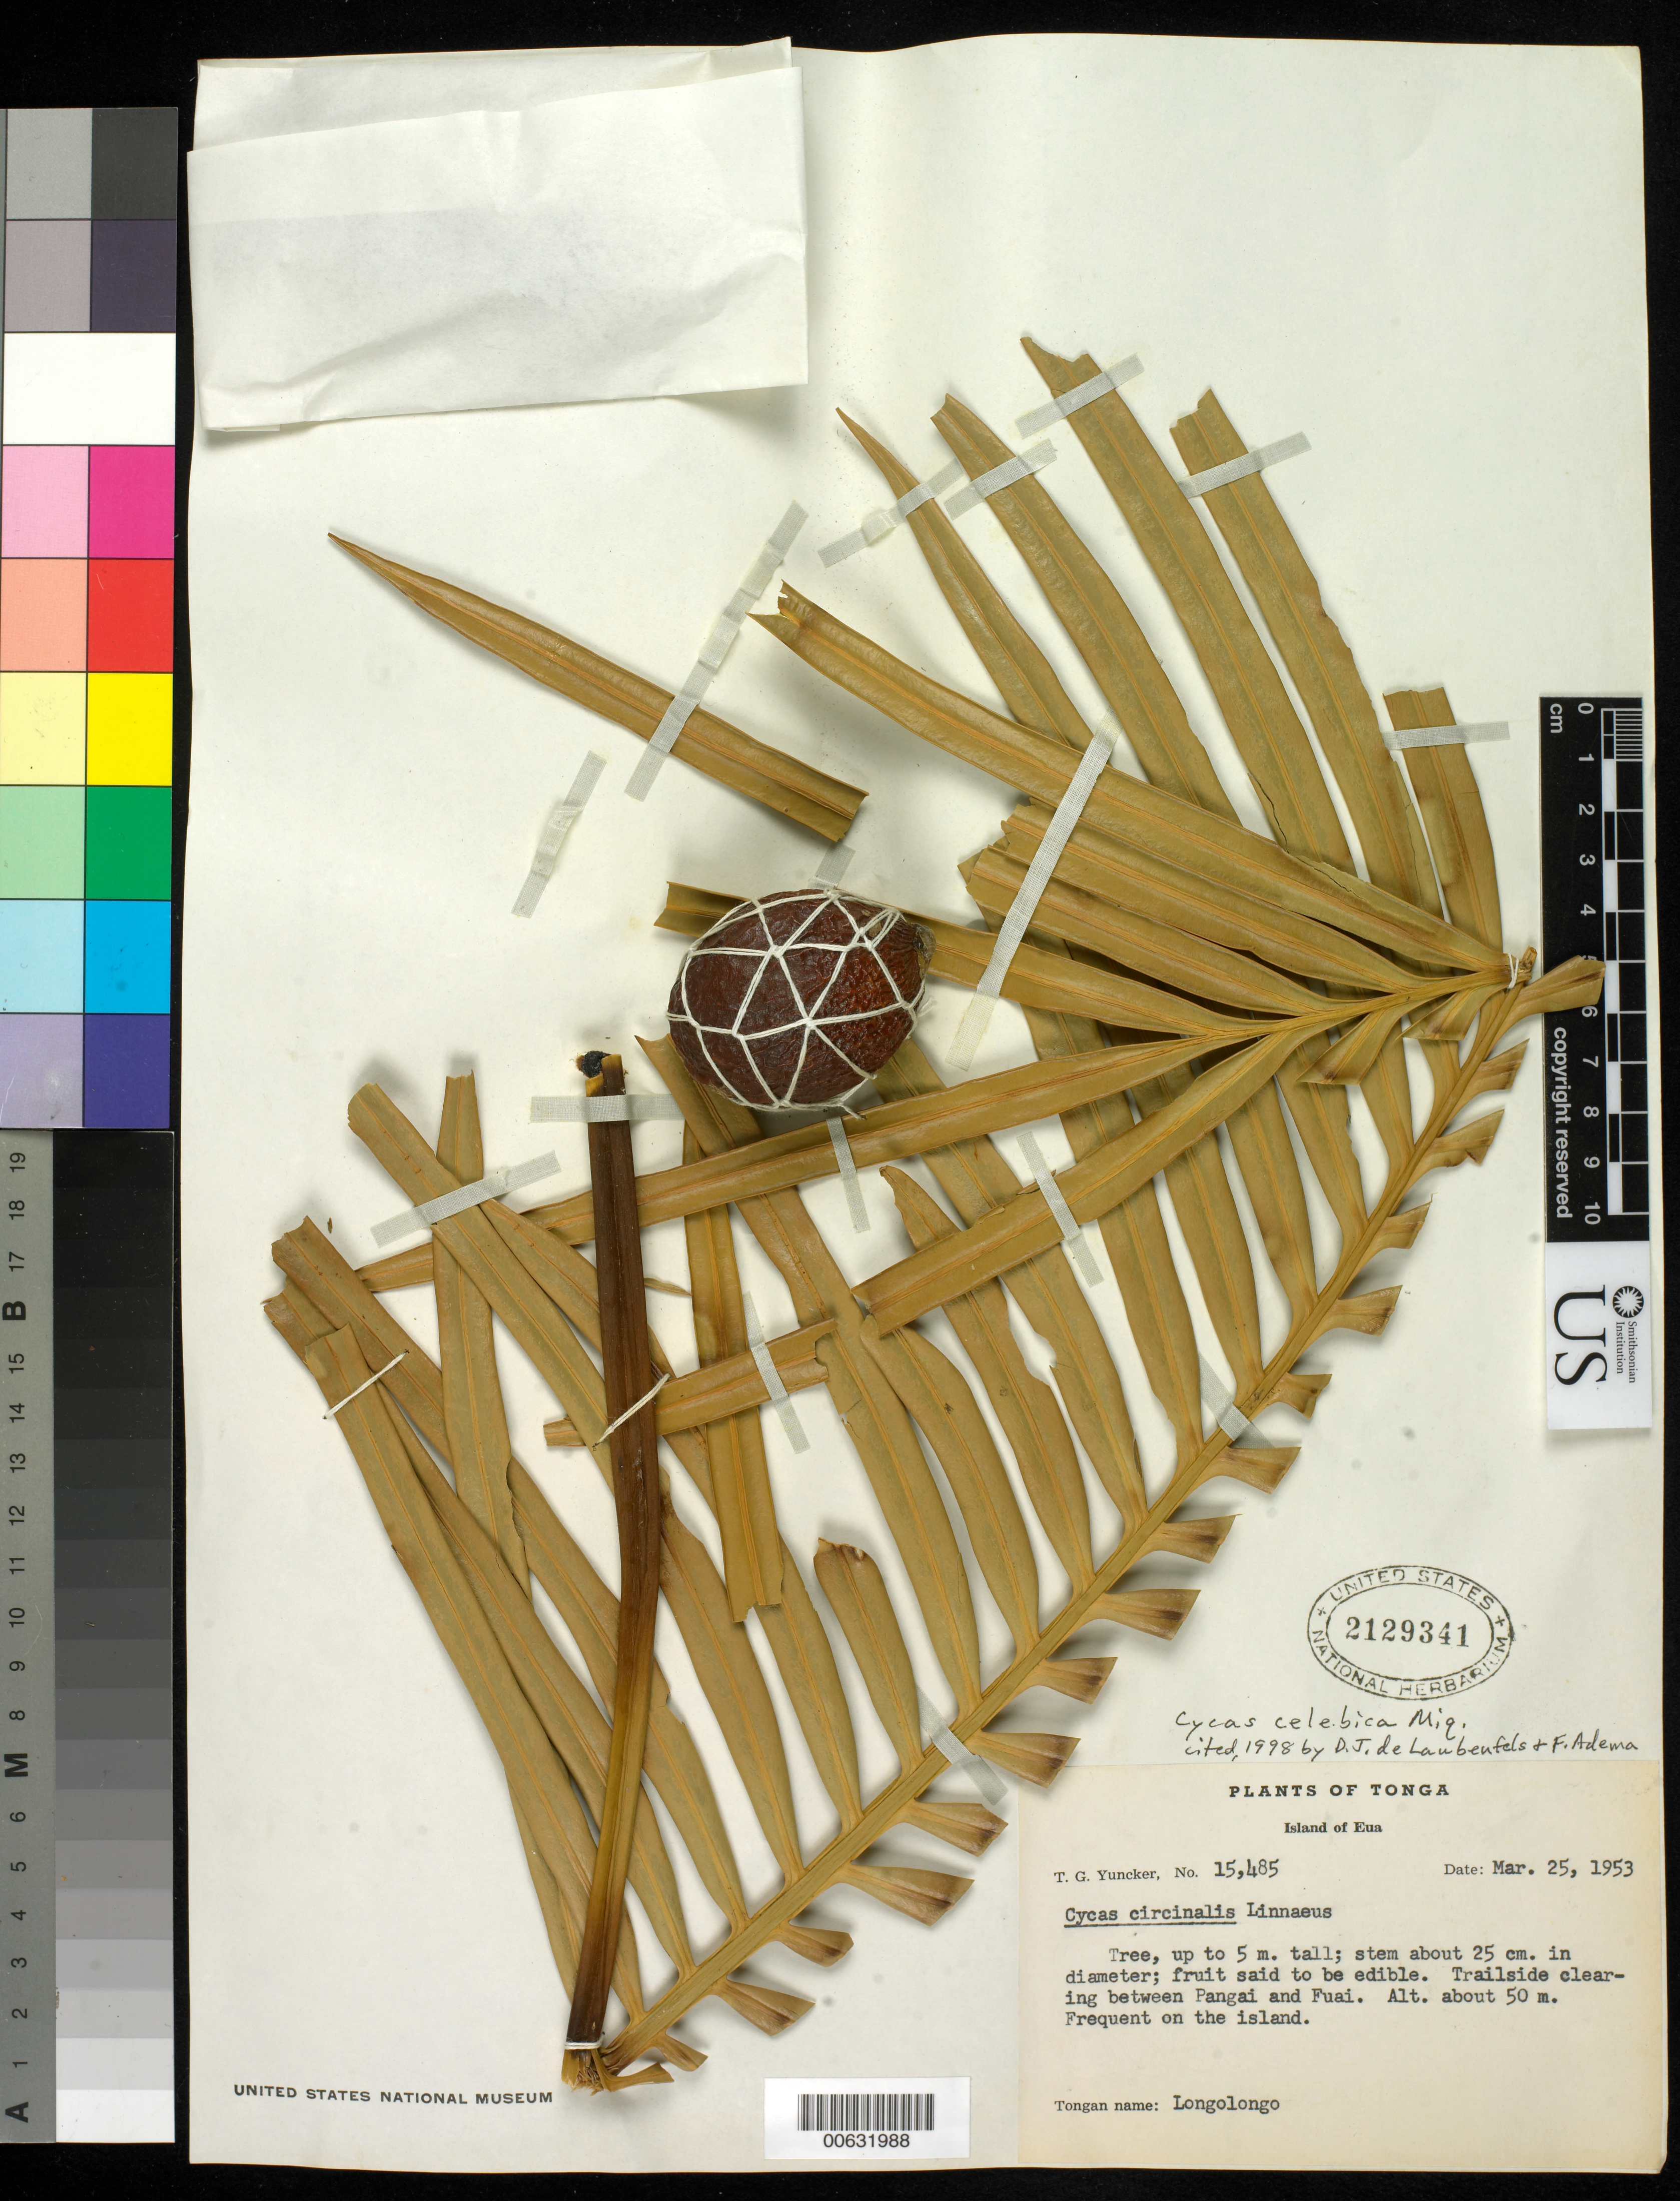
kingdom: Plantae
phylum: Tracheophyta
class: Cycadopsida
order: Cycadales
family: Cycadaceae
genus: Cycas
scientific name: Cycas celebica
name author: Miq.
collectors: T. G. Yuncker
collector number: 15485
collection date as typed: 25 Mar 1953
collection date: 1953-03-25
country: Tonga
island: Eua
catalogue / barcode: US 2129341